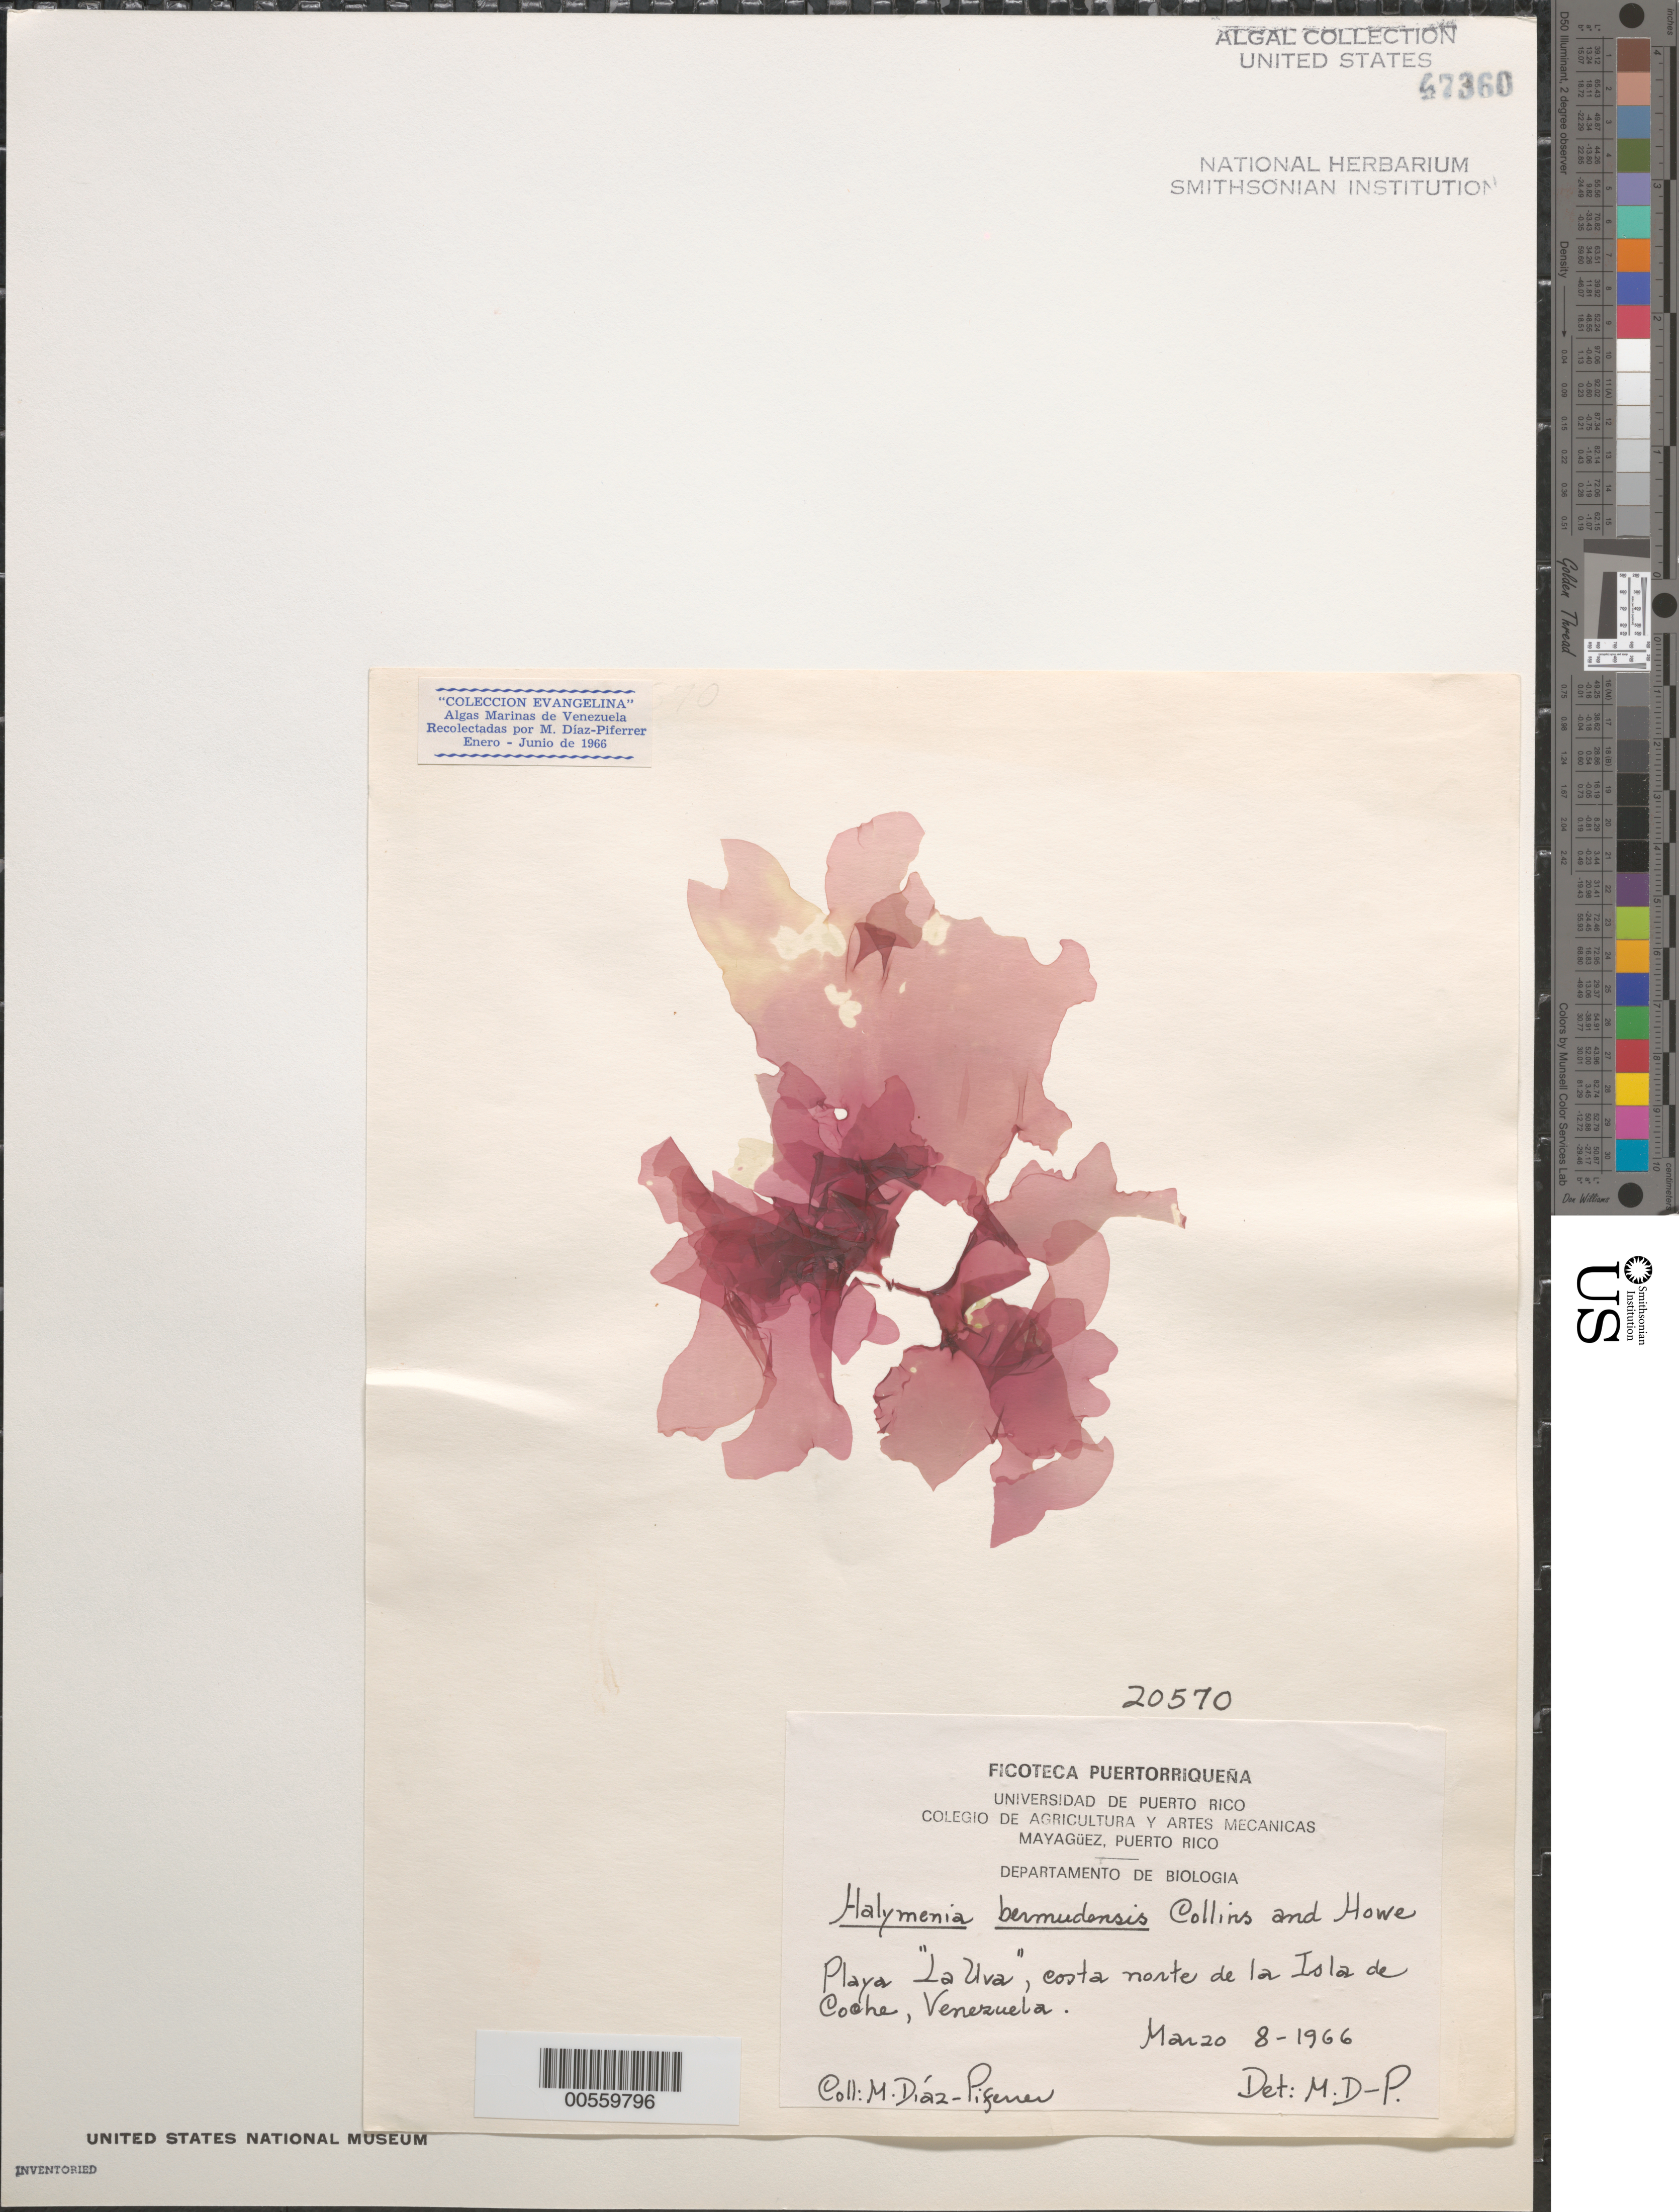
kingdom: Plantae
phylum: Rhodophyta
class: Florideophyceae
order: Sebdeniales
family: Sebdeniaceae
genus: Sebdenia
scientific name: Sebdenia flabellata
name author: (J. Agardh) P.G. Parkinson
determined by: Algae name updating Project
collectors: M. Diaz-Piferrer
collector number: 20570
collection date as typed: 08 Mar 1966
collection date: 1966-03-08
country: Venezuela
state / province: Nueva Esparta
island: Coche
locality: Playa La Uva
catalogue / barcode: US 47360